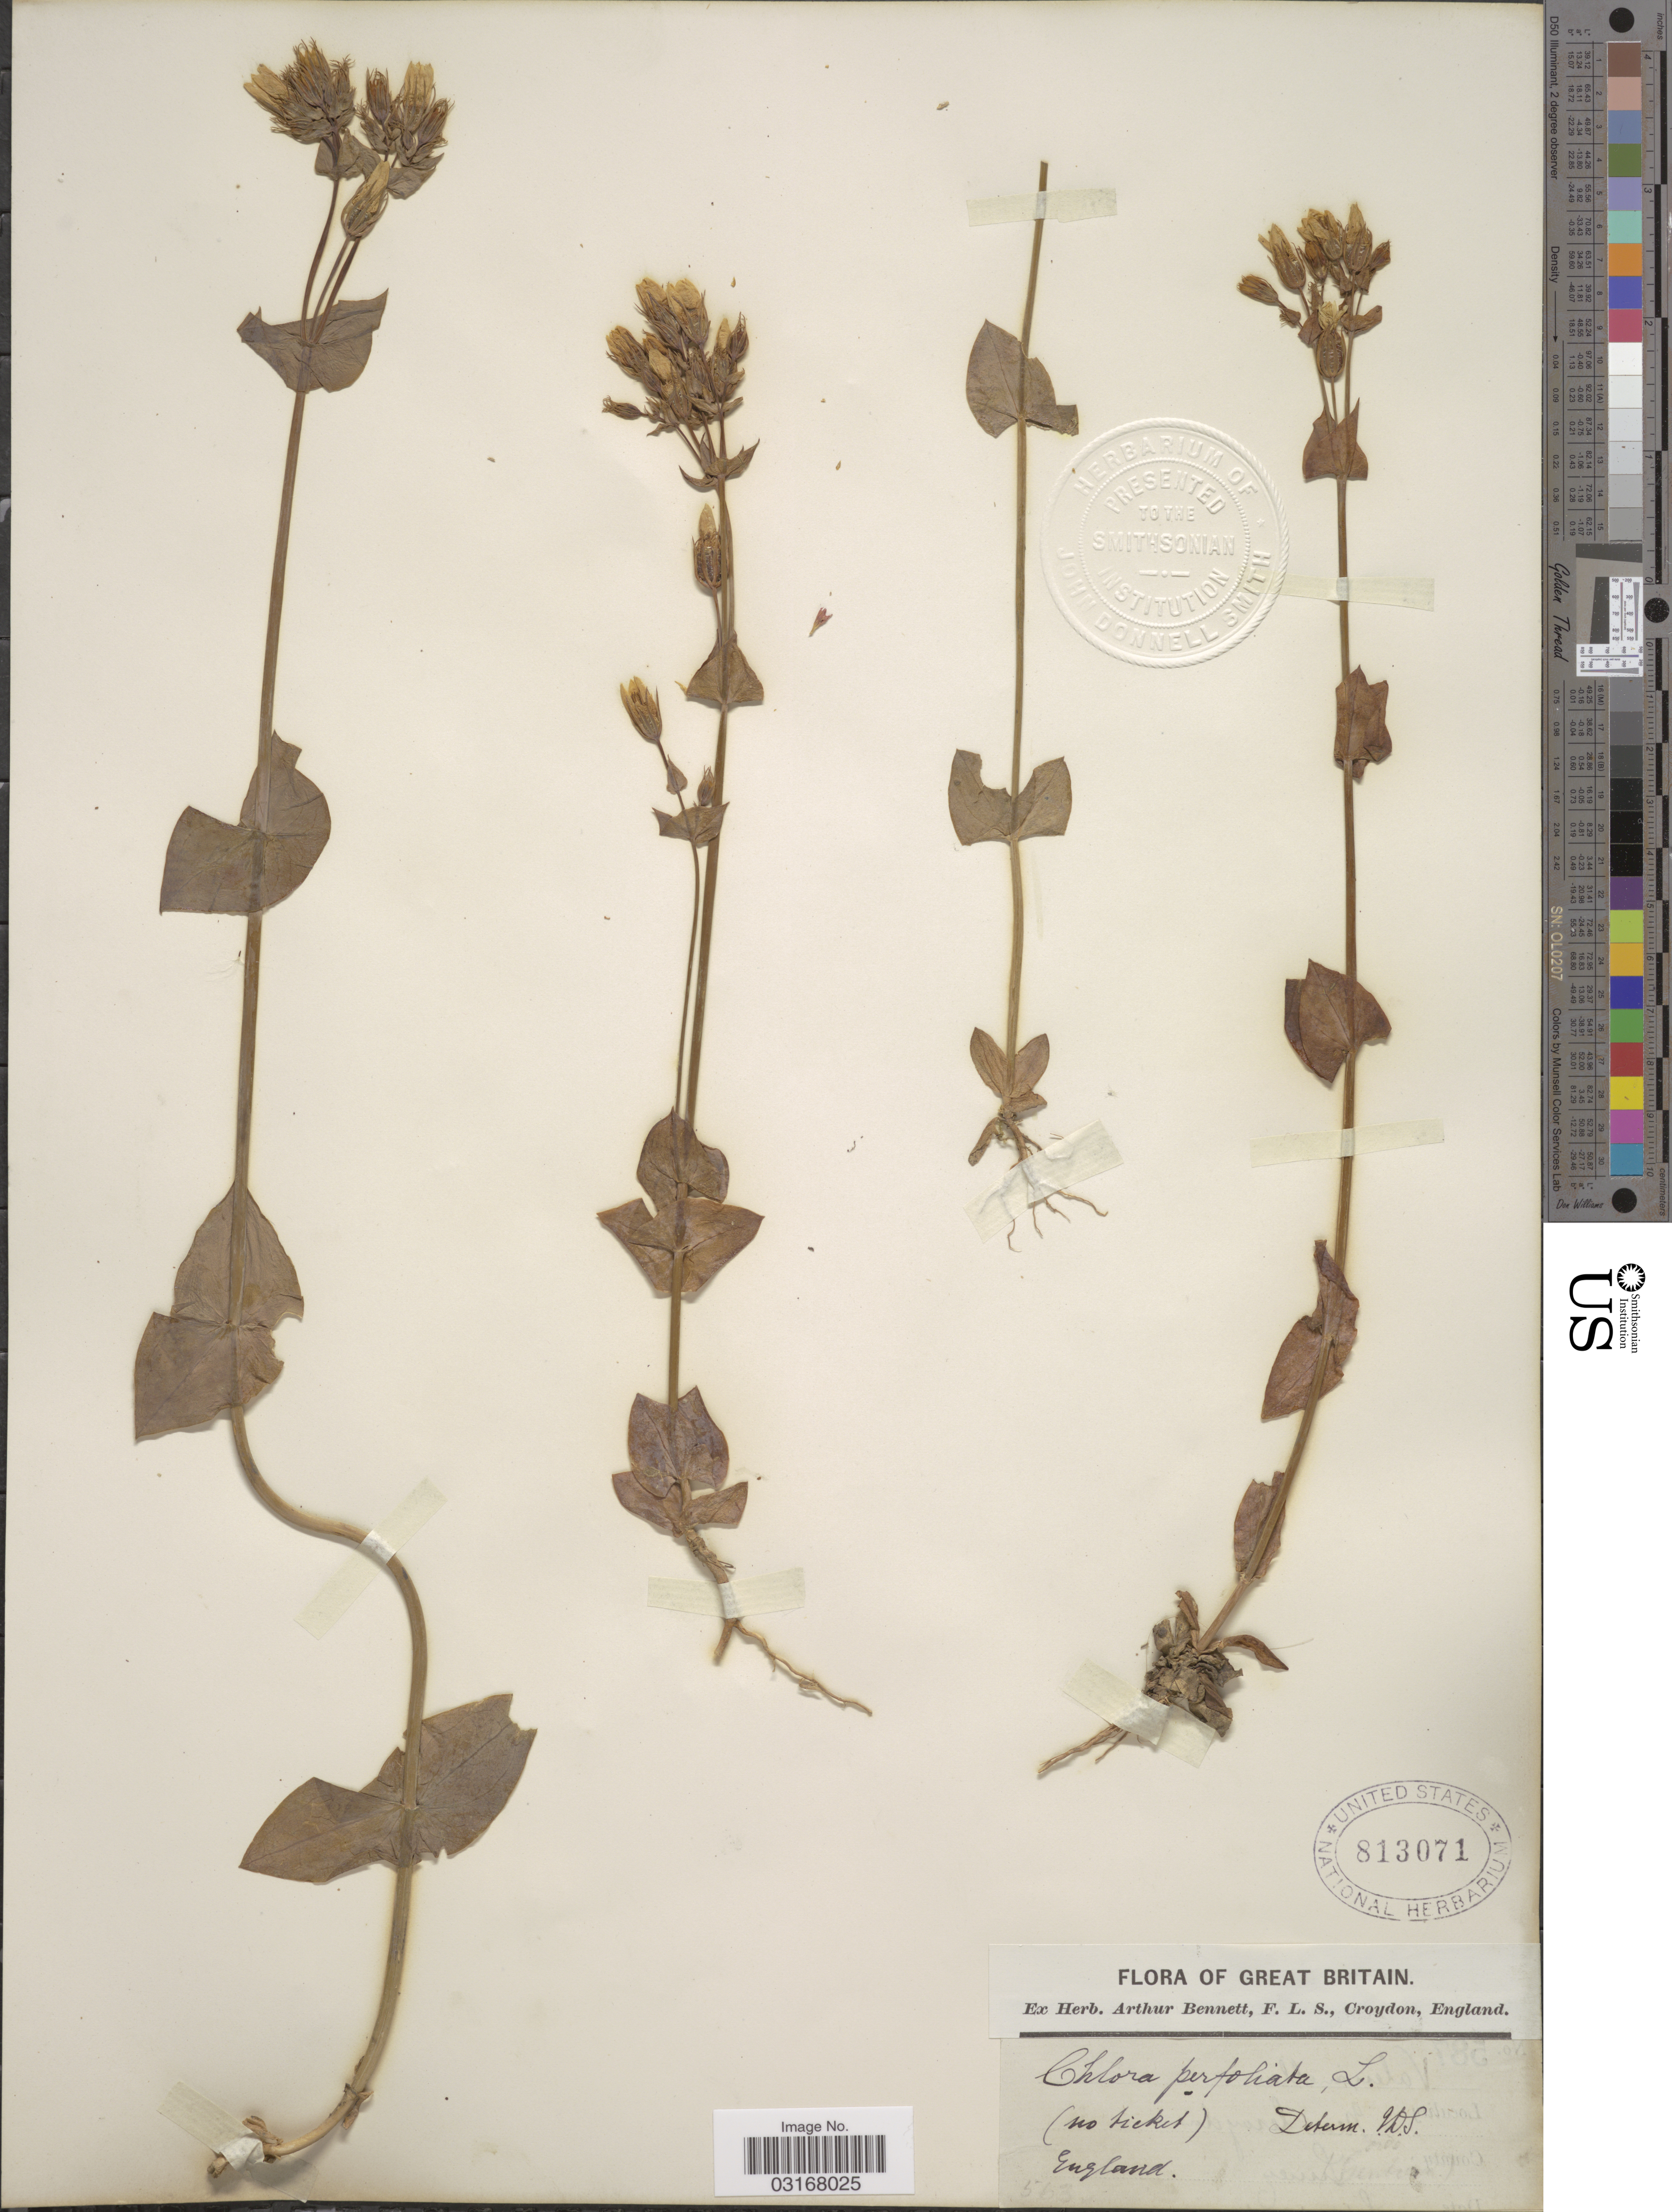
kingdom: Plantae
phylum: Tracheophyta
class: Magnoliopsida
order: Gentianales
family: Gentianaceae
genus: Chlora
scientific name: Chlora perfoliata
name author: (L.) L.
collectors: ex herb. Arthur Bennett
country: United Kingdom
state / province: England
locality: Great Britain.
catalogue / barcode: US 813071